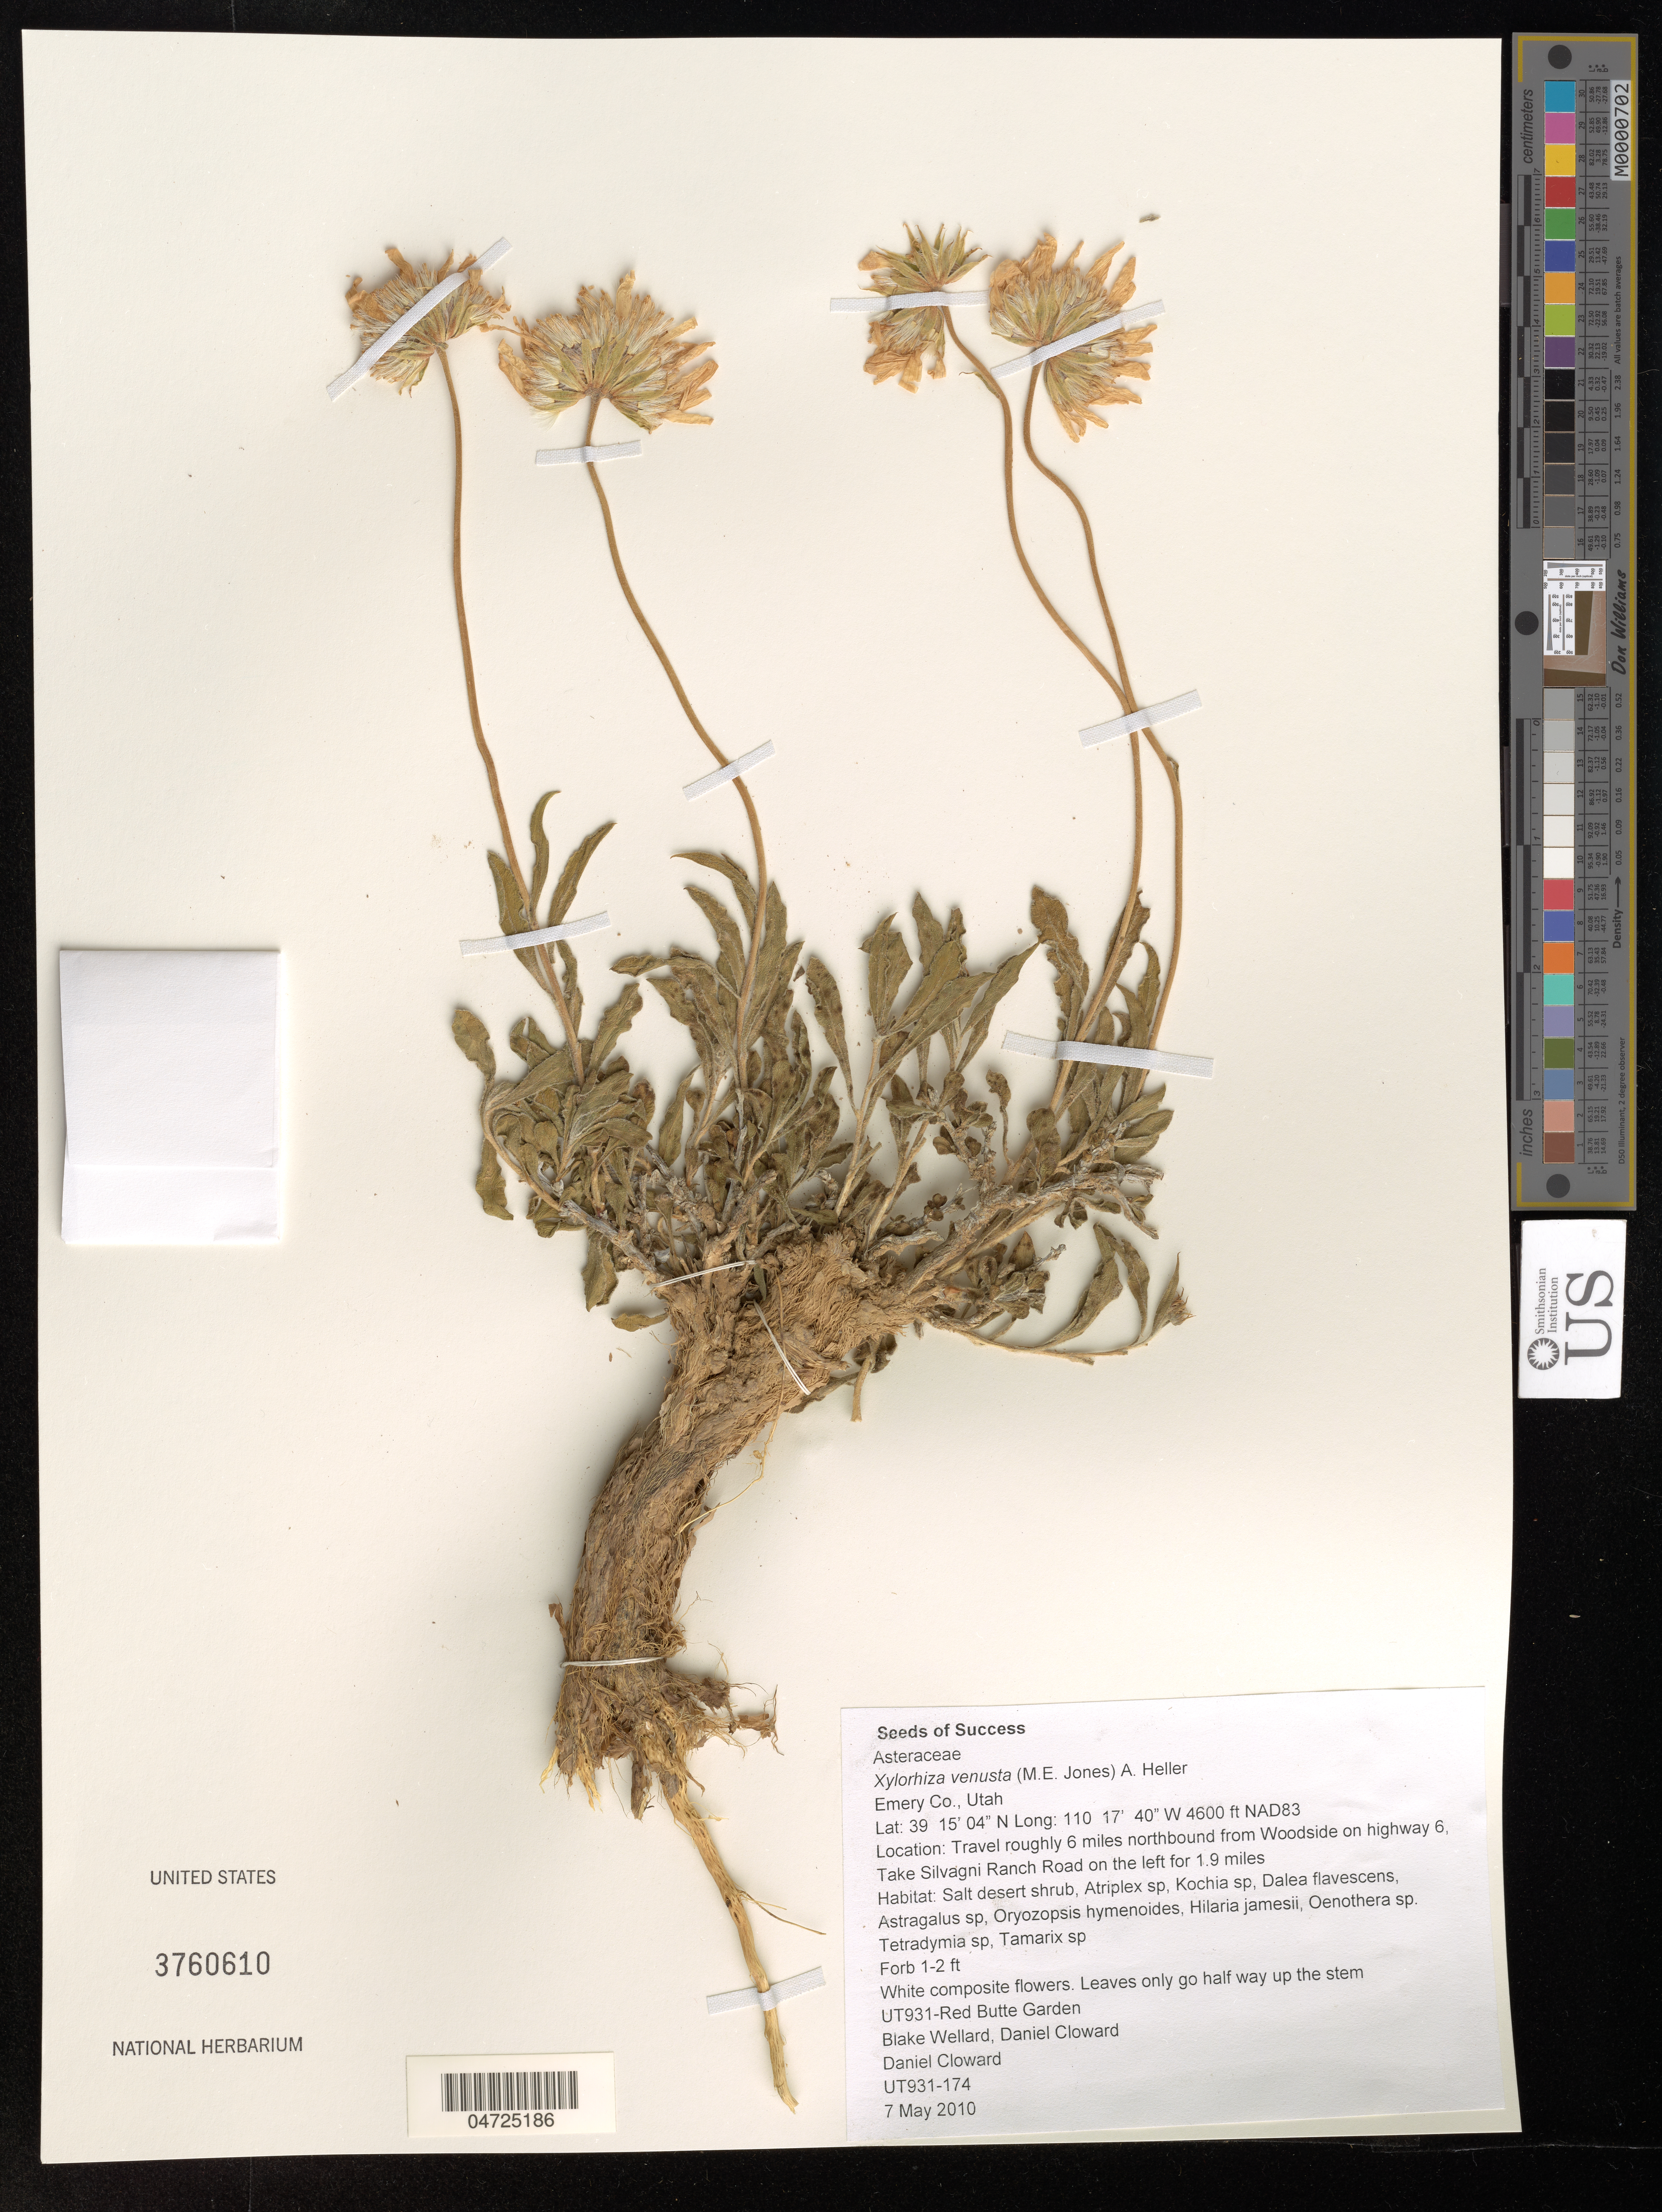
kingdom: Plantae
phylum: Tracheophyta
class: Magnoliopsida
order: Asterales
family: Asteraceae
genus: Xylorhiza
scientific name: Xylorhiza venusta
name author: (M.E. Jones) A. Heller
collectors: B. Wellard & D. Cloward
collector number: UT931-174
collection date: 2010-05-07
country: United States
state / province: Utah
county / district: Emery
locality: Emery Co. NAD83. Travel roughly 6 miles northbound from Woodside on highway 6, Take Silvagni Ranch Road on the left for 1.9 miles. UT931-Red Butte Garden.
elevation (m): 1402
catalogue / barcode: US 3760610